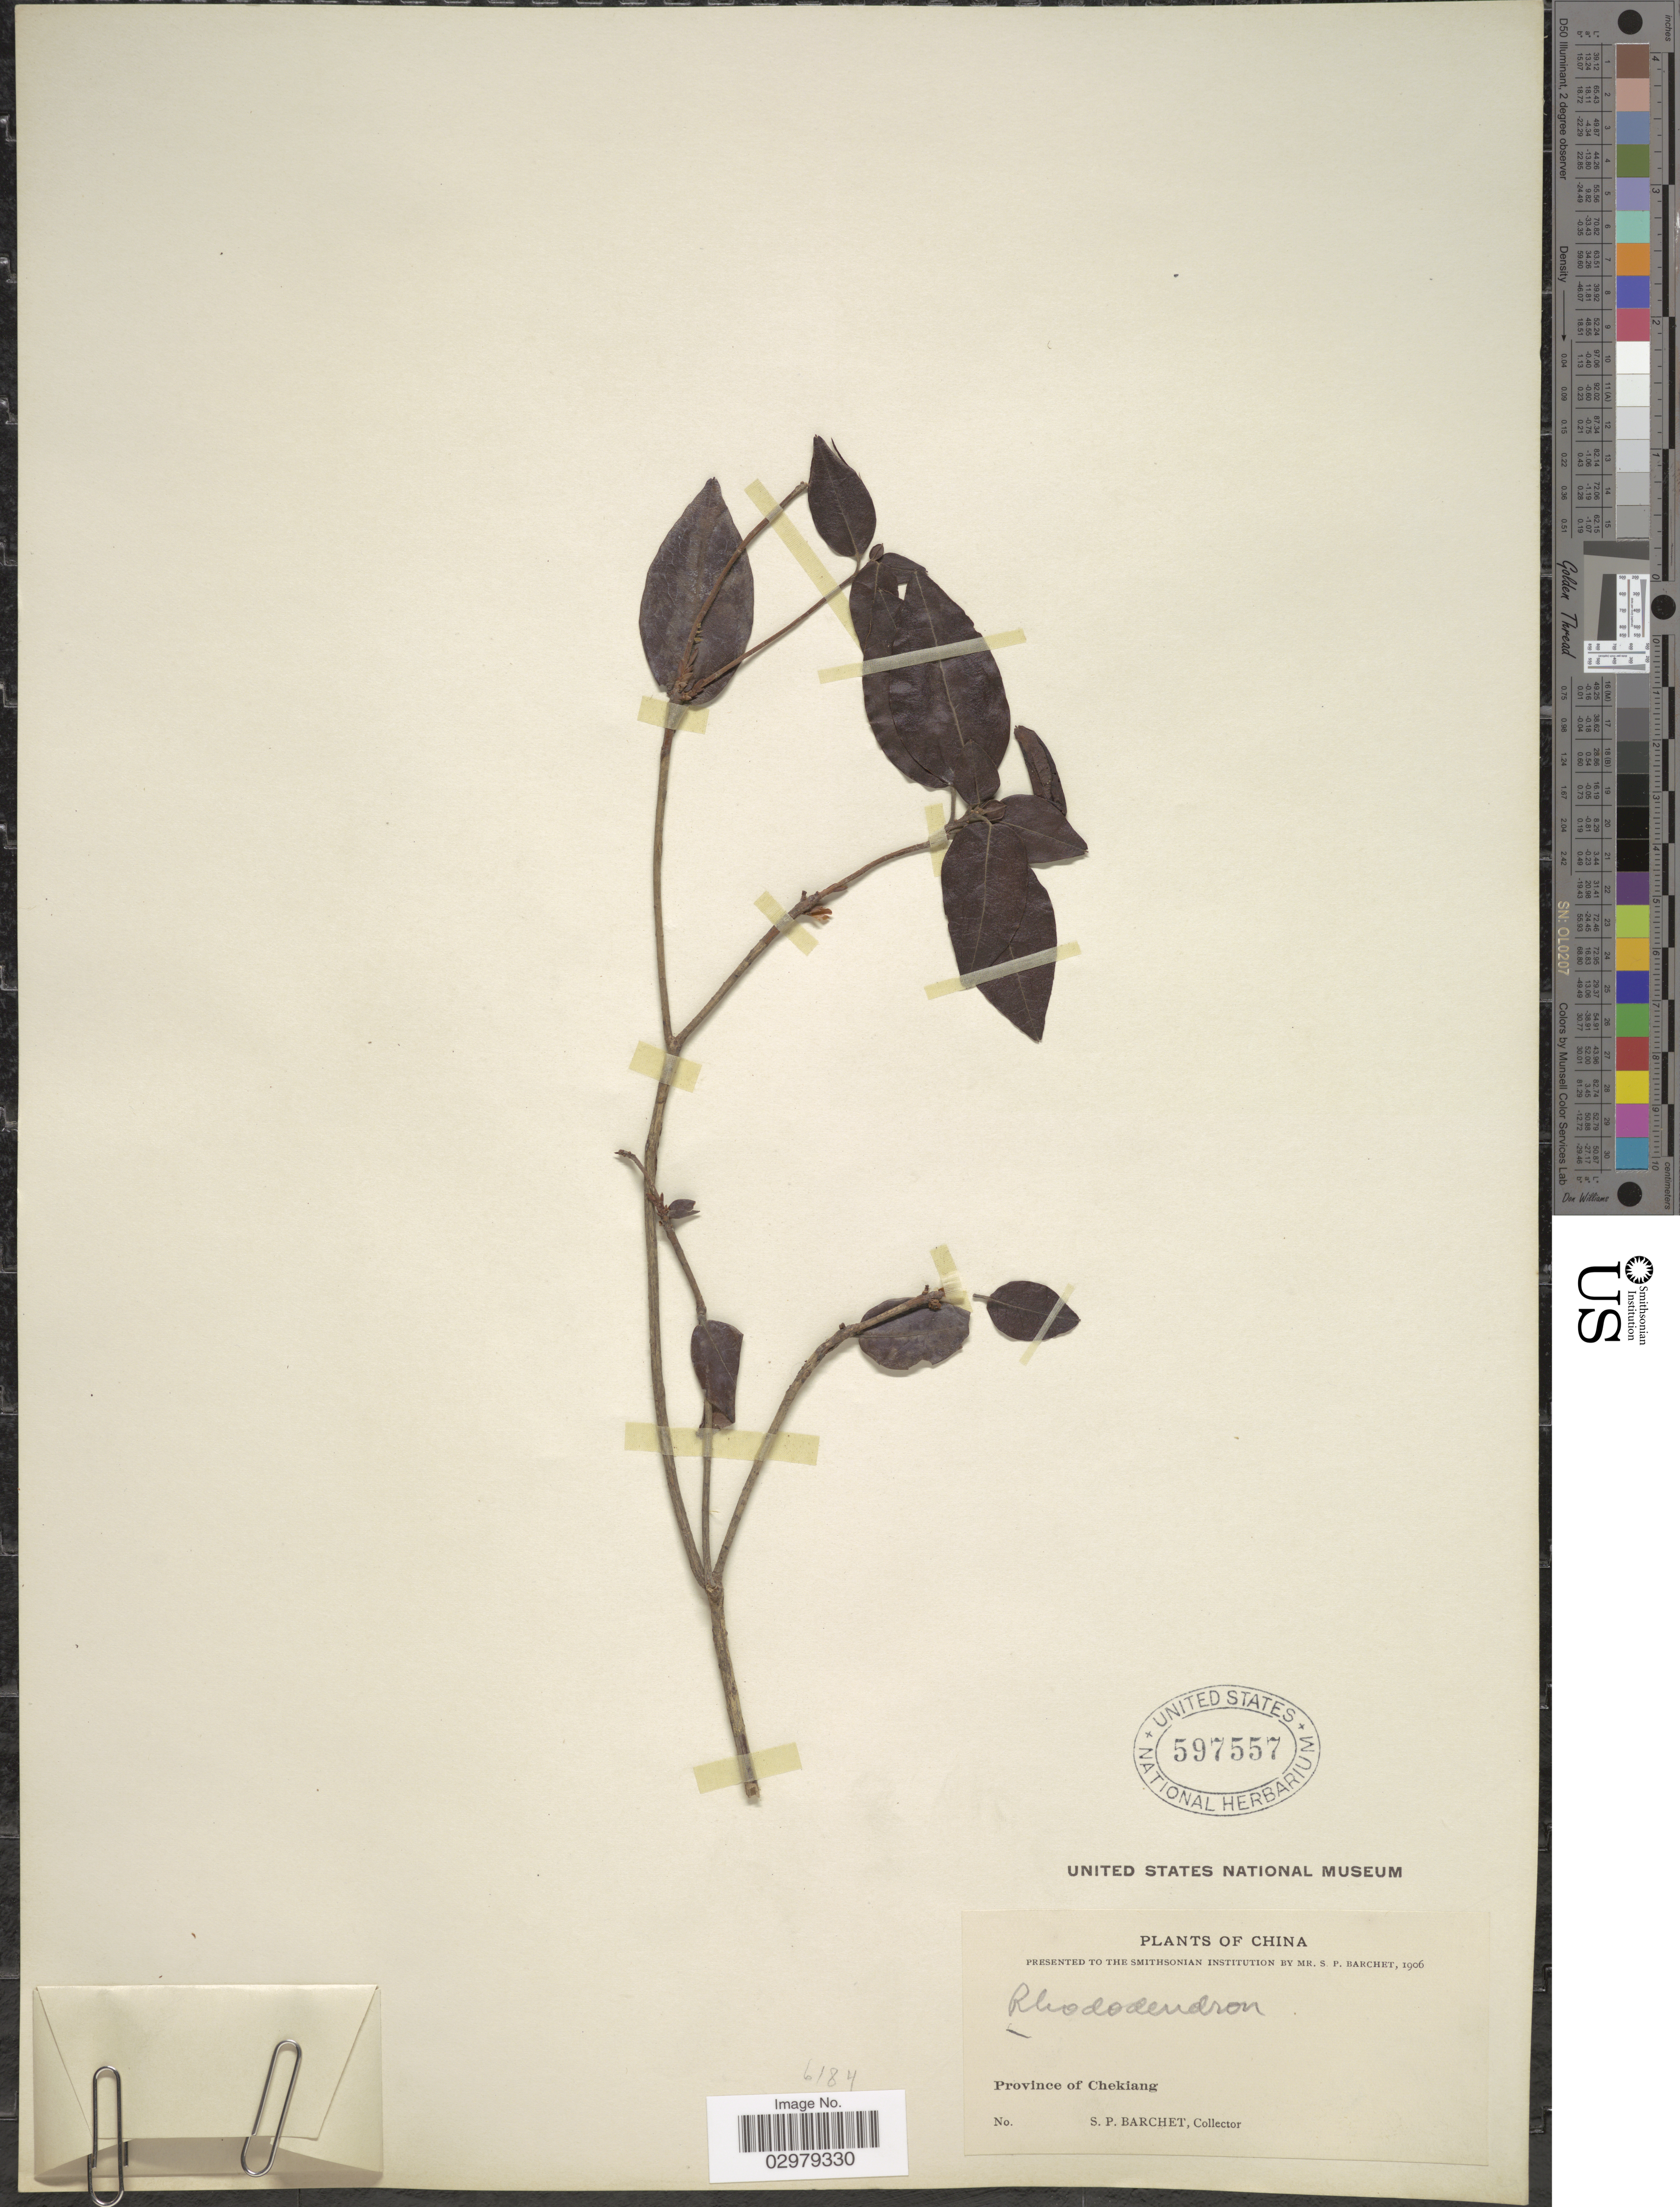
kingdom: Plantae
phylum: Tracheophyta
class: Magnoliopsida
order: Ericales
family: Ericaceae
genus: Rhododendron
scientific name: Rhododendron sp.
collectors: S. P. Barchet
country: China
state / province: Zhejiang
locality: Province of Chekiang.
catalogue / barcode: US 597557